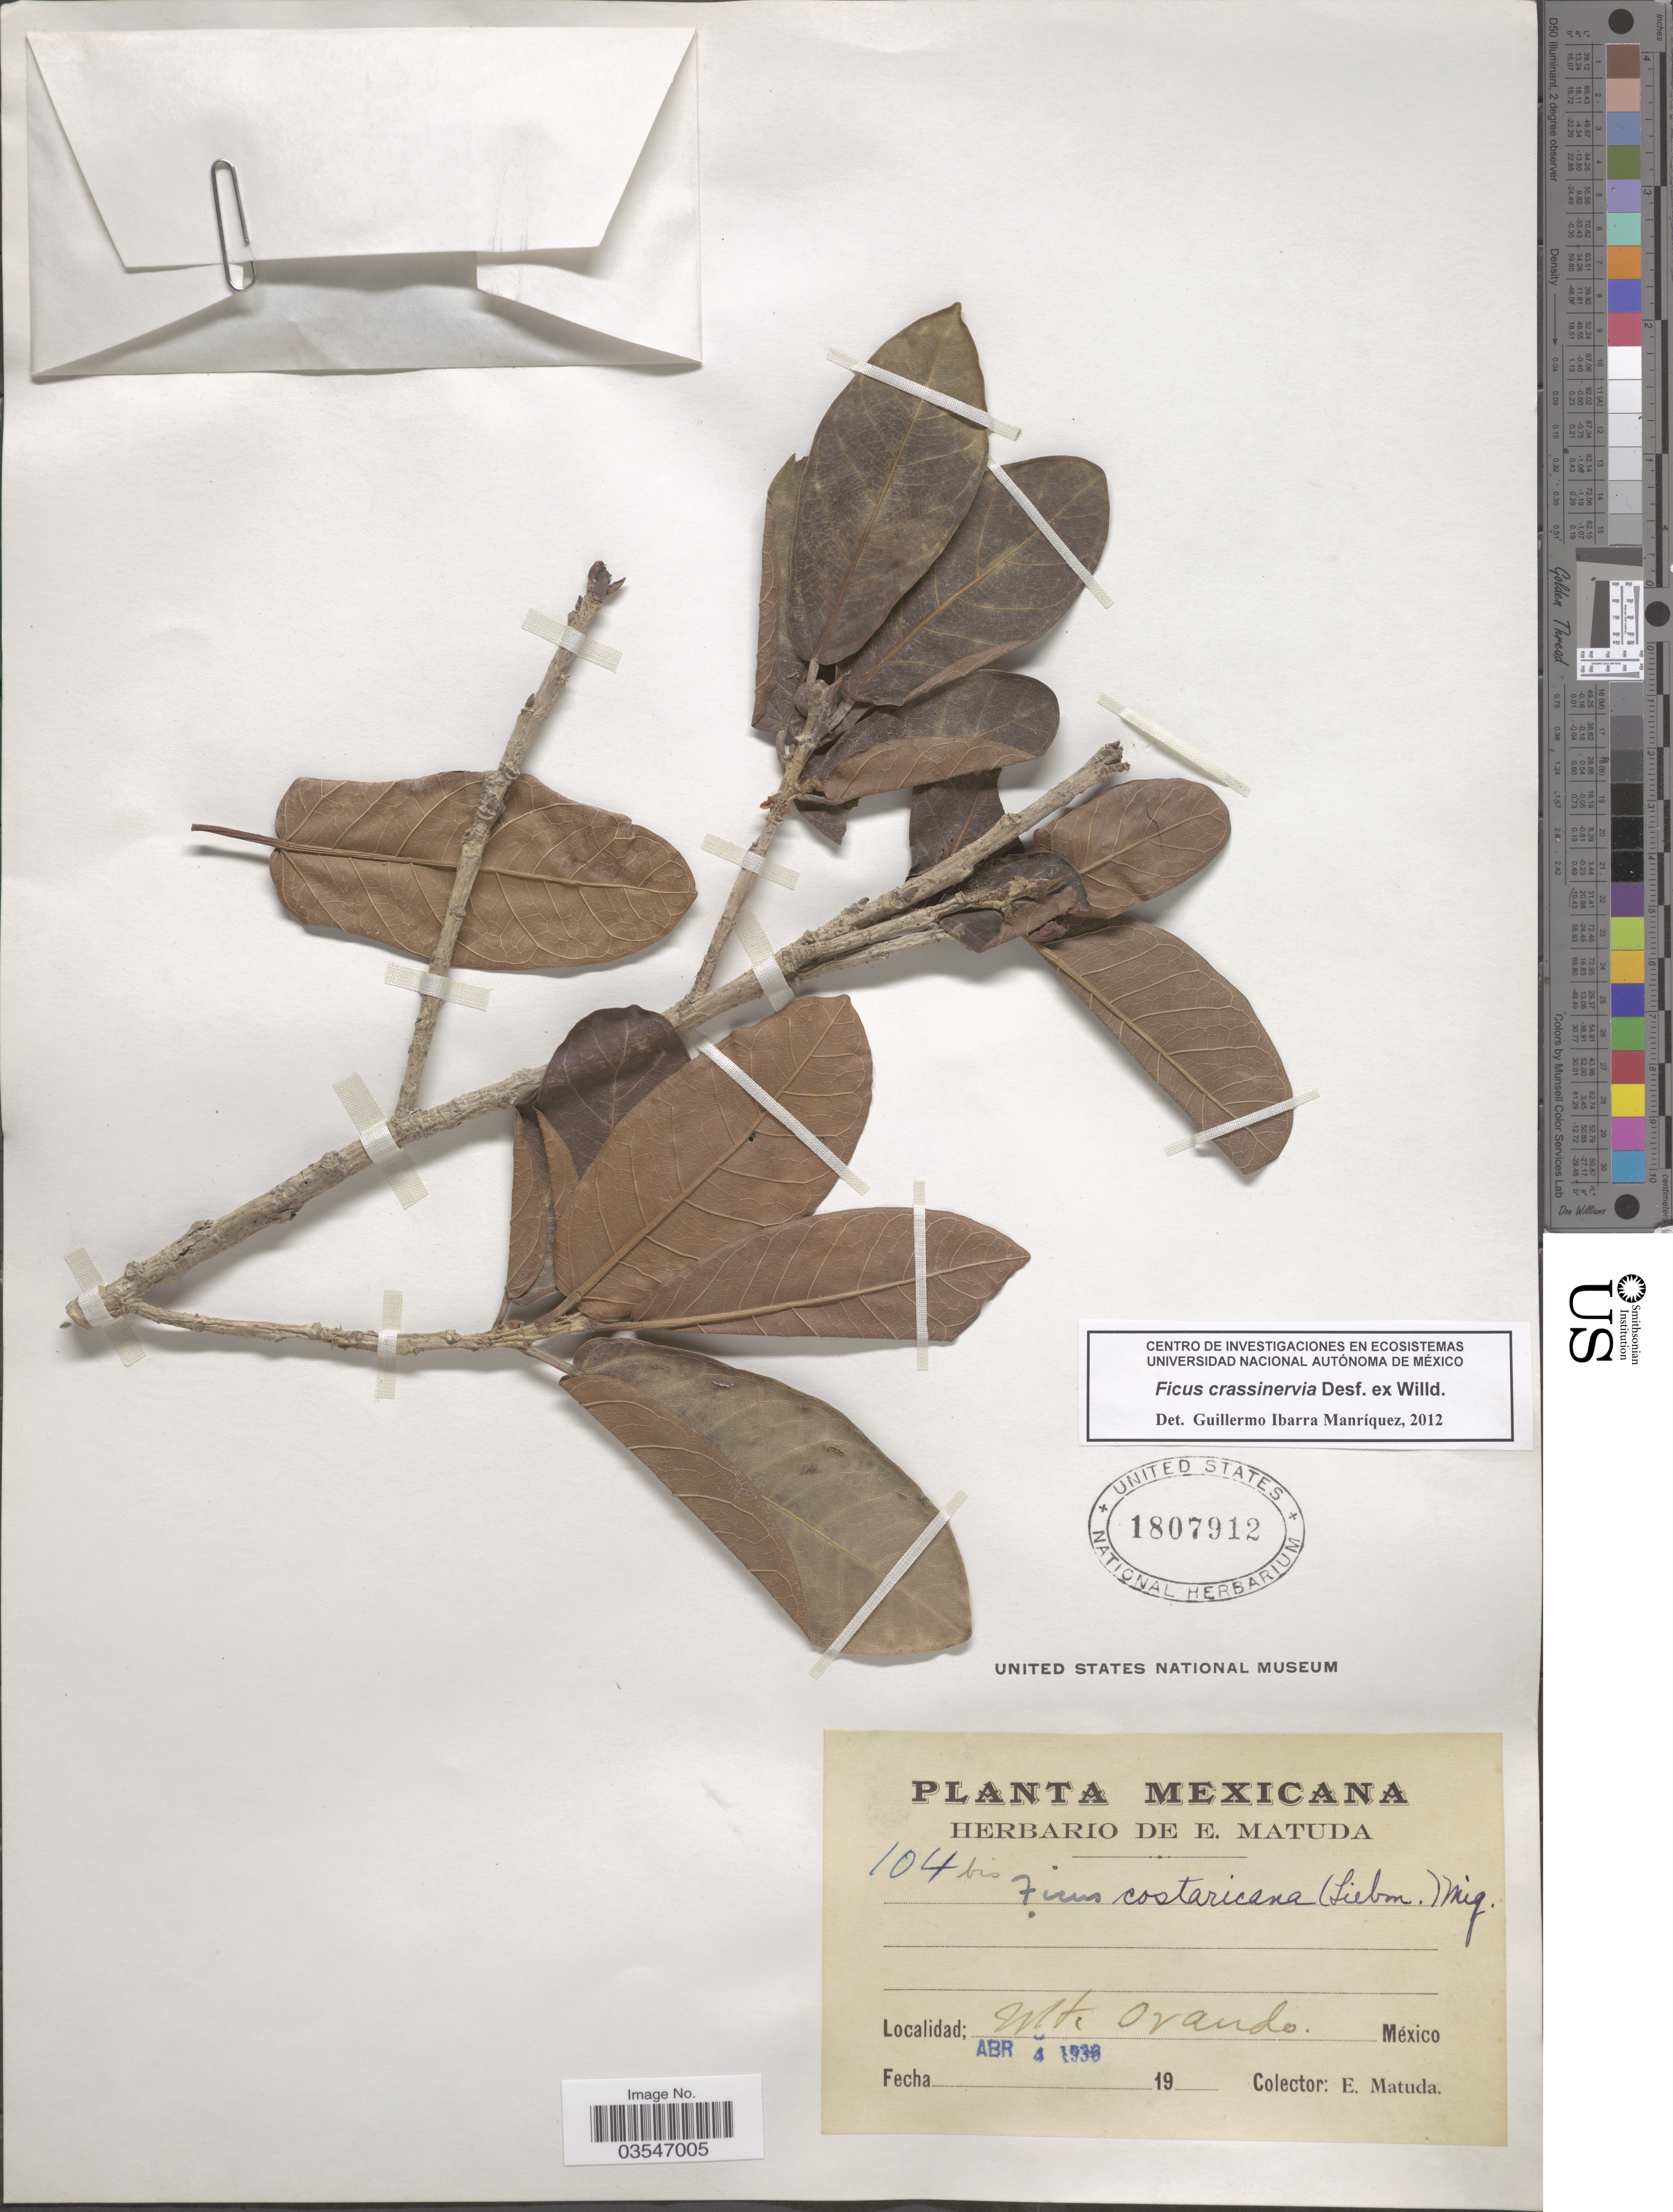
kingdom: Plantae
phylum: Tracheophyta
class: Magnoliopsida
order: Rosales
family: Moraceae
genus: Ficus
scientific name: Ficus crassinervia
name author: Desf. ex Willd.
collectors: E. Matuda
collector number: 104bis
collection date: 1938-04-04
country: Mexico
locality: Mt. Ovando.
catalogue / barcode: US 1807912